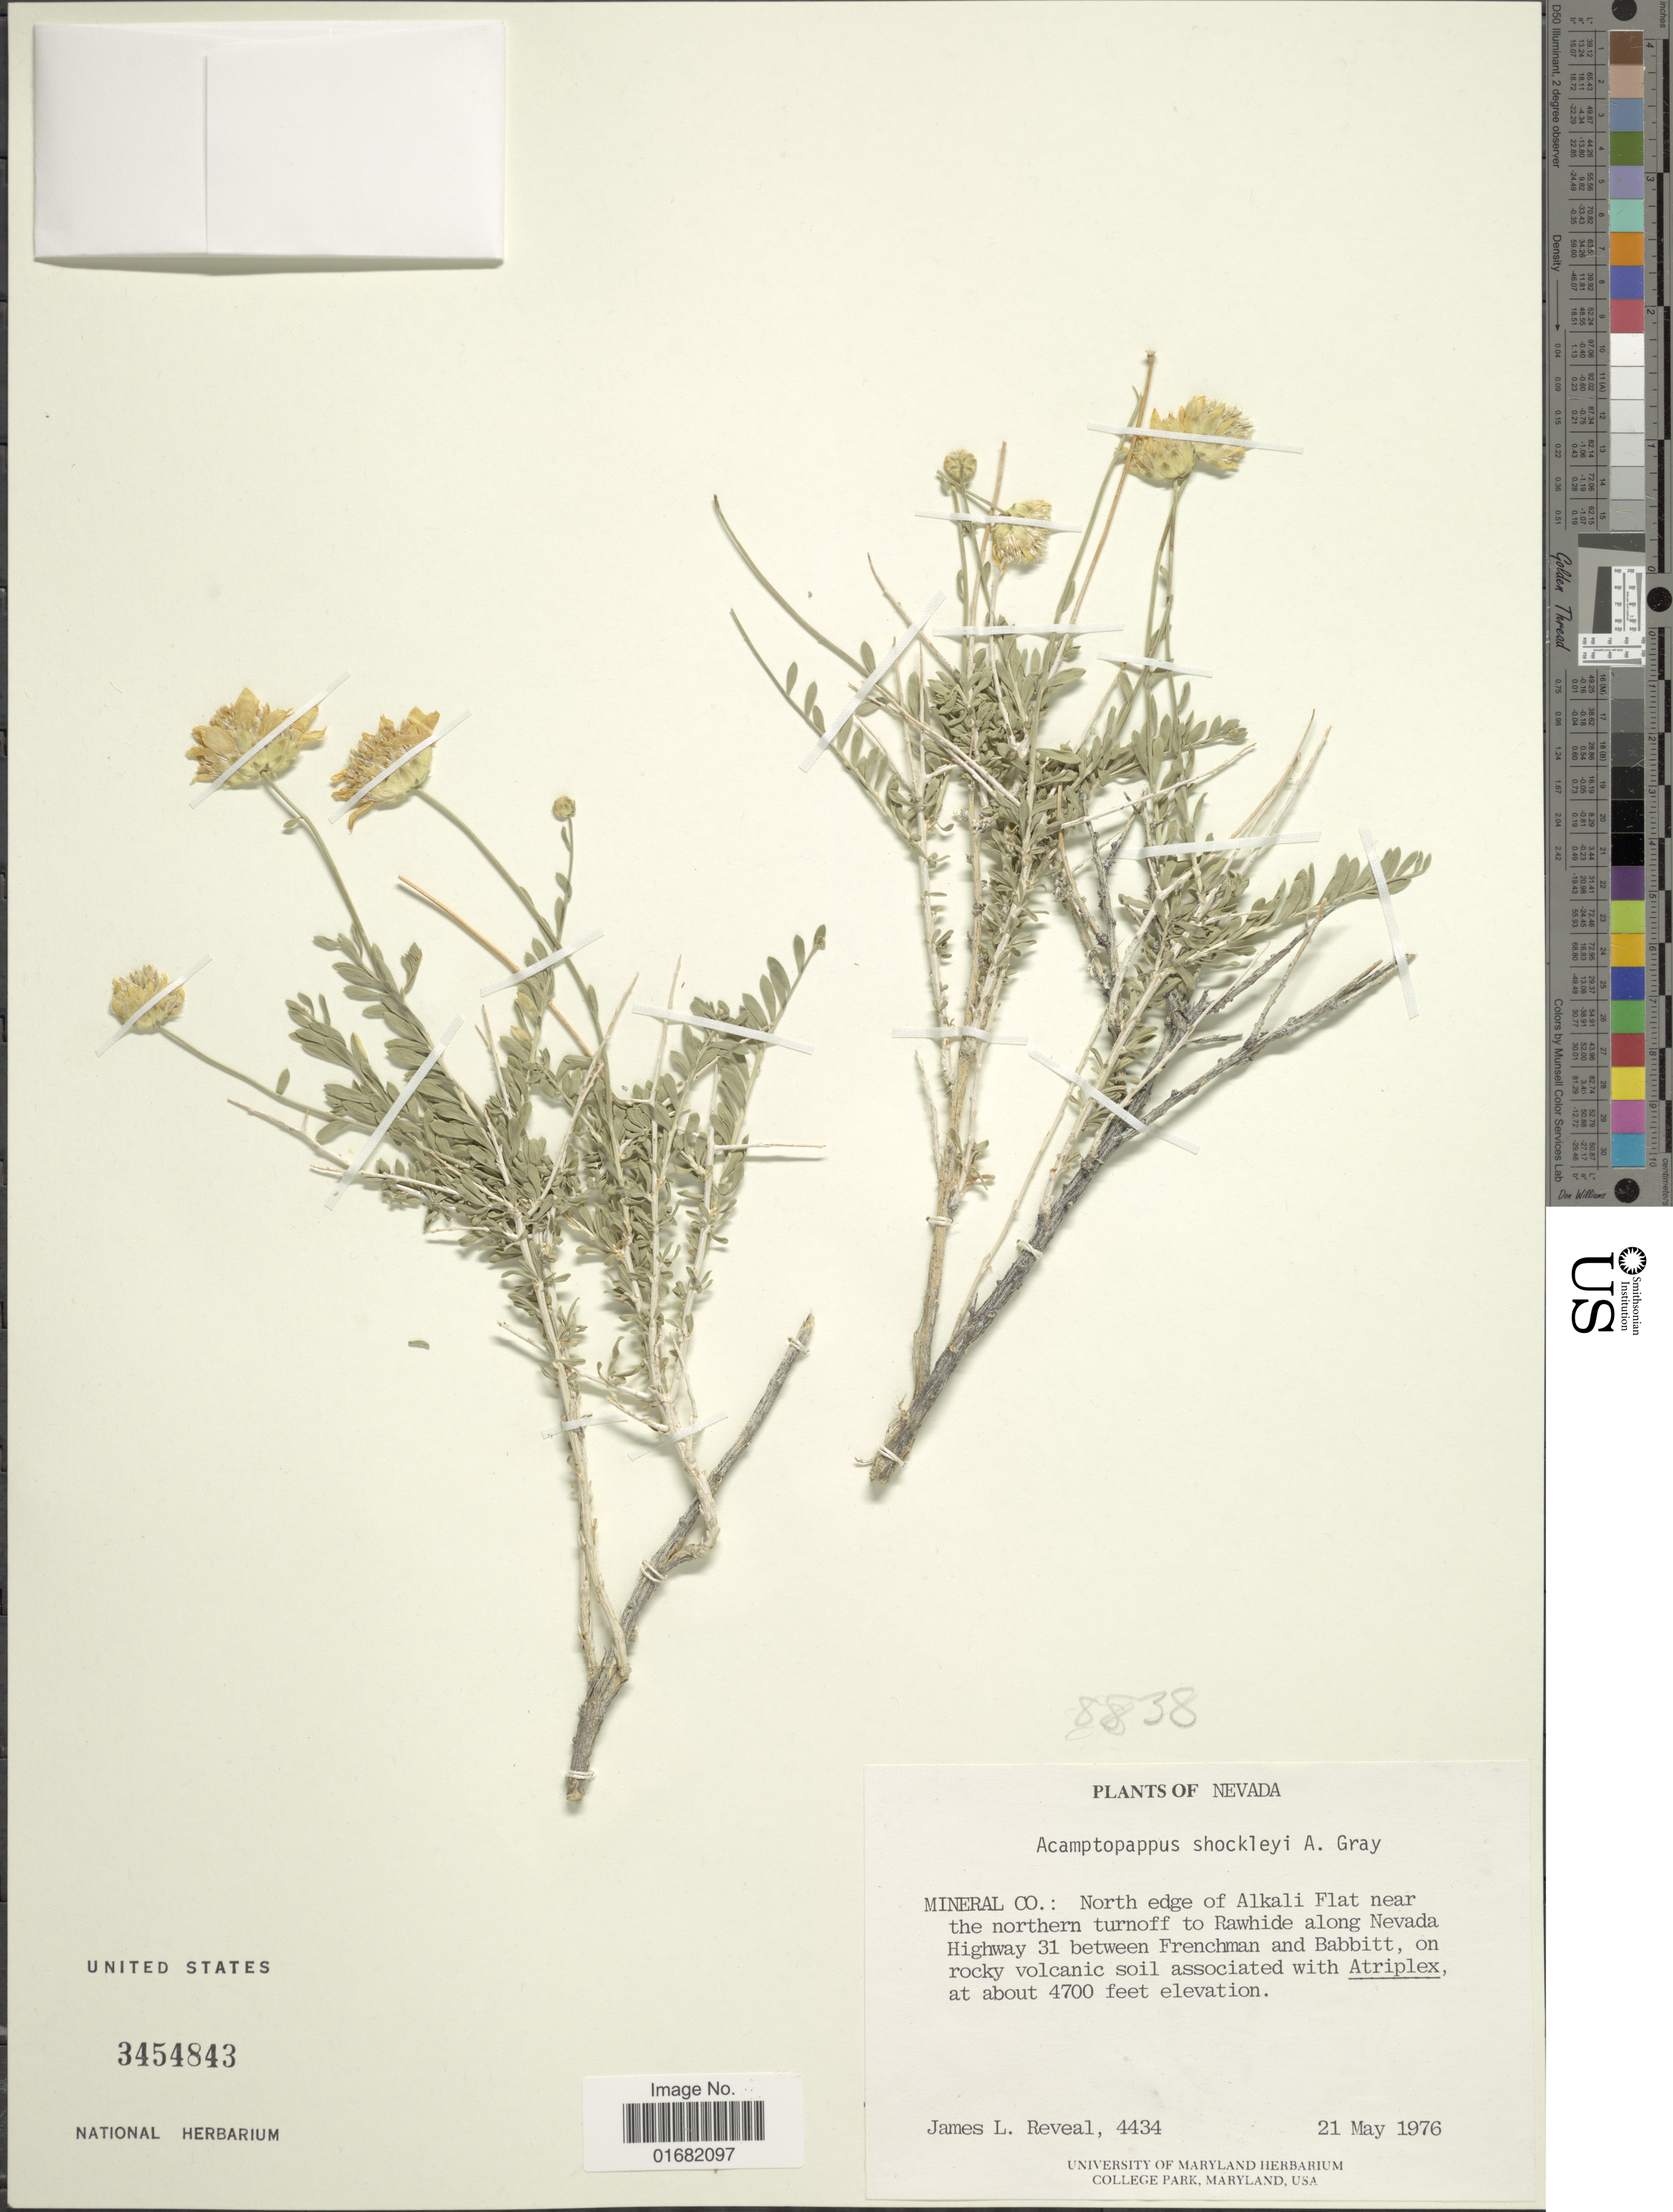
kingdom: Plantae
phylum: Tracheophyta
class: Magnoliopsida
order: Asterales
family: Asteraceae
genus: Acamptopappus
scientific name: Acamptopappus shockleyi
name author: A. Gray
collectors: J. L. Reveal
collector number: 4434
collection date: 1976-05-21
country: United States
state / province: Nevada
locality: Mineral Co.: North edge of Alkali Flat near the northern turnoff to Rawhide along Nevada Highway 31 between Frenchman and Babbitt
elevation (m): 1433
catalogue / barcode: US 3454843